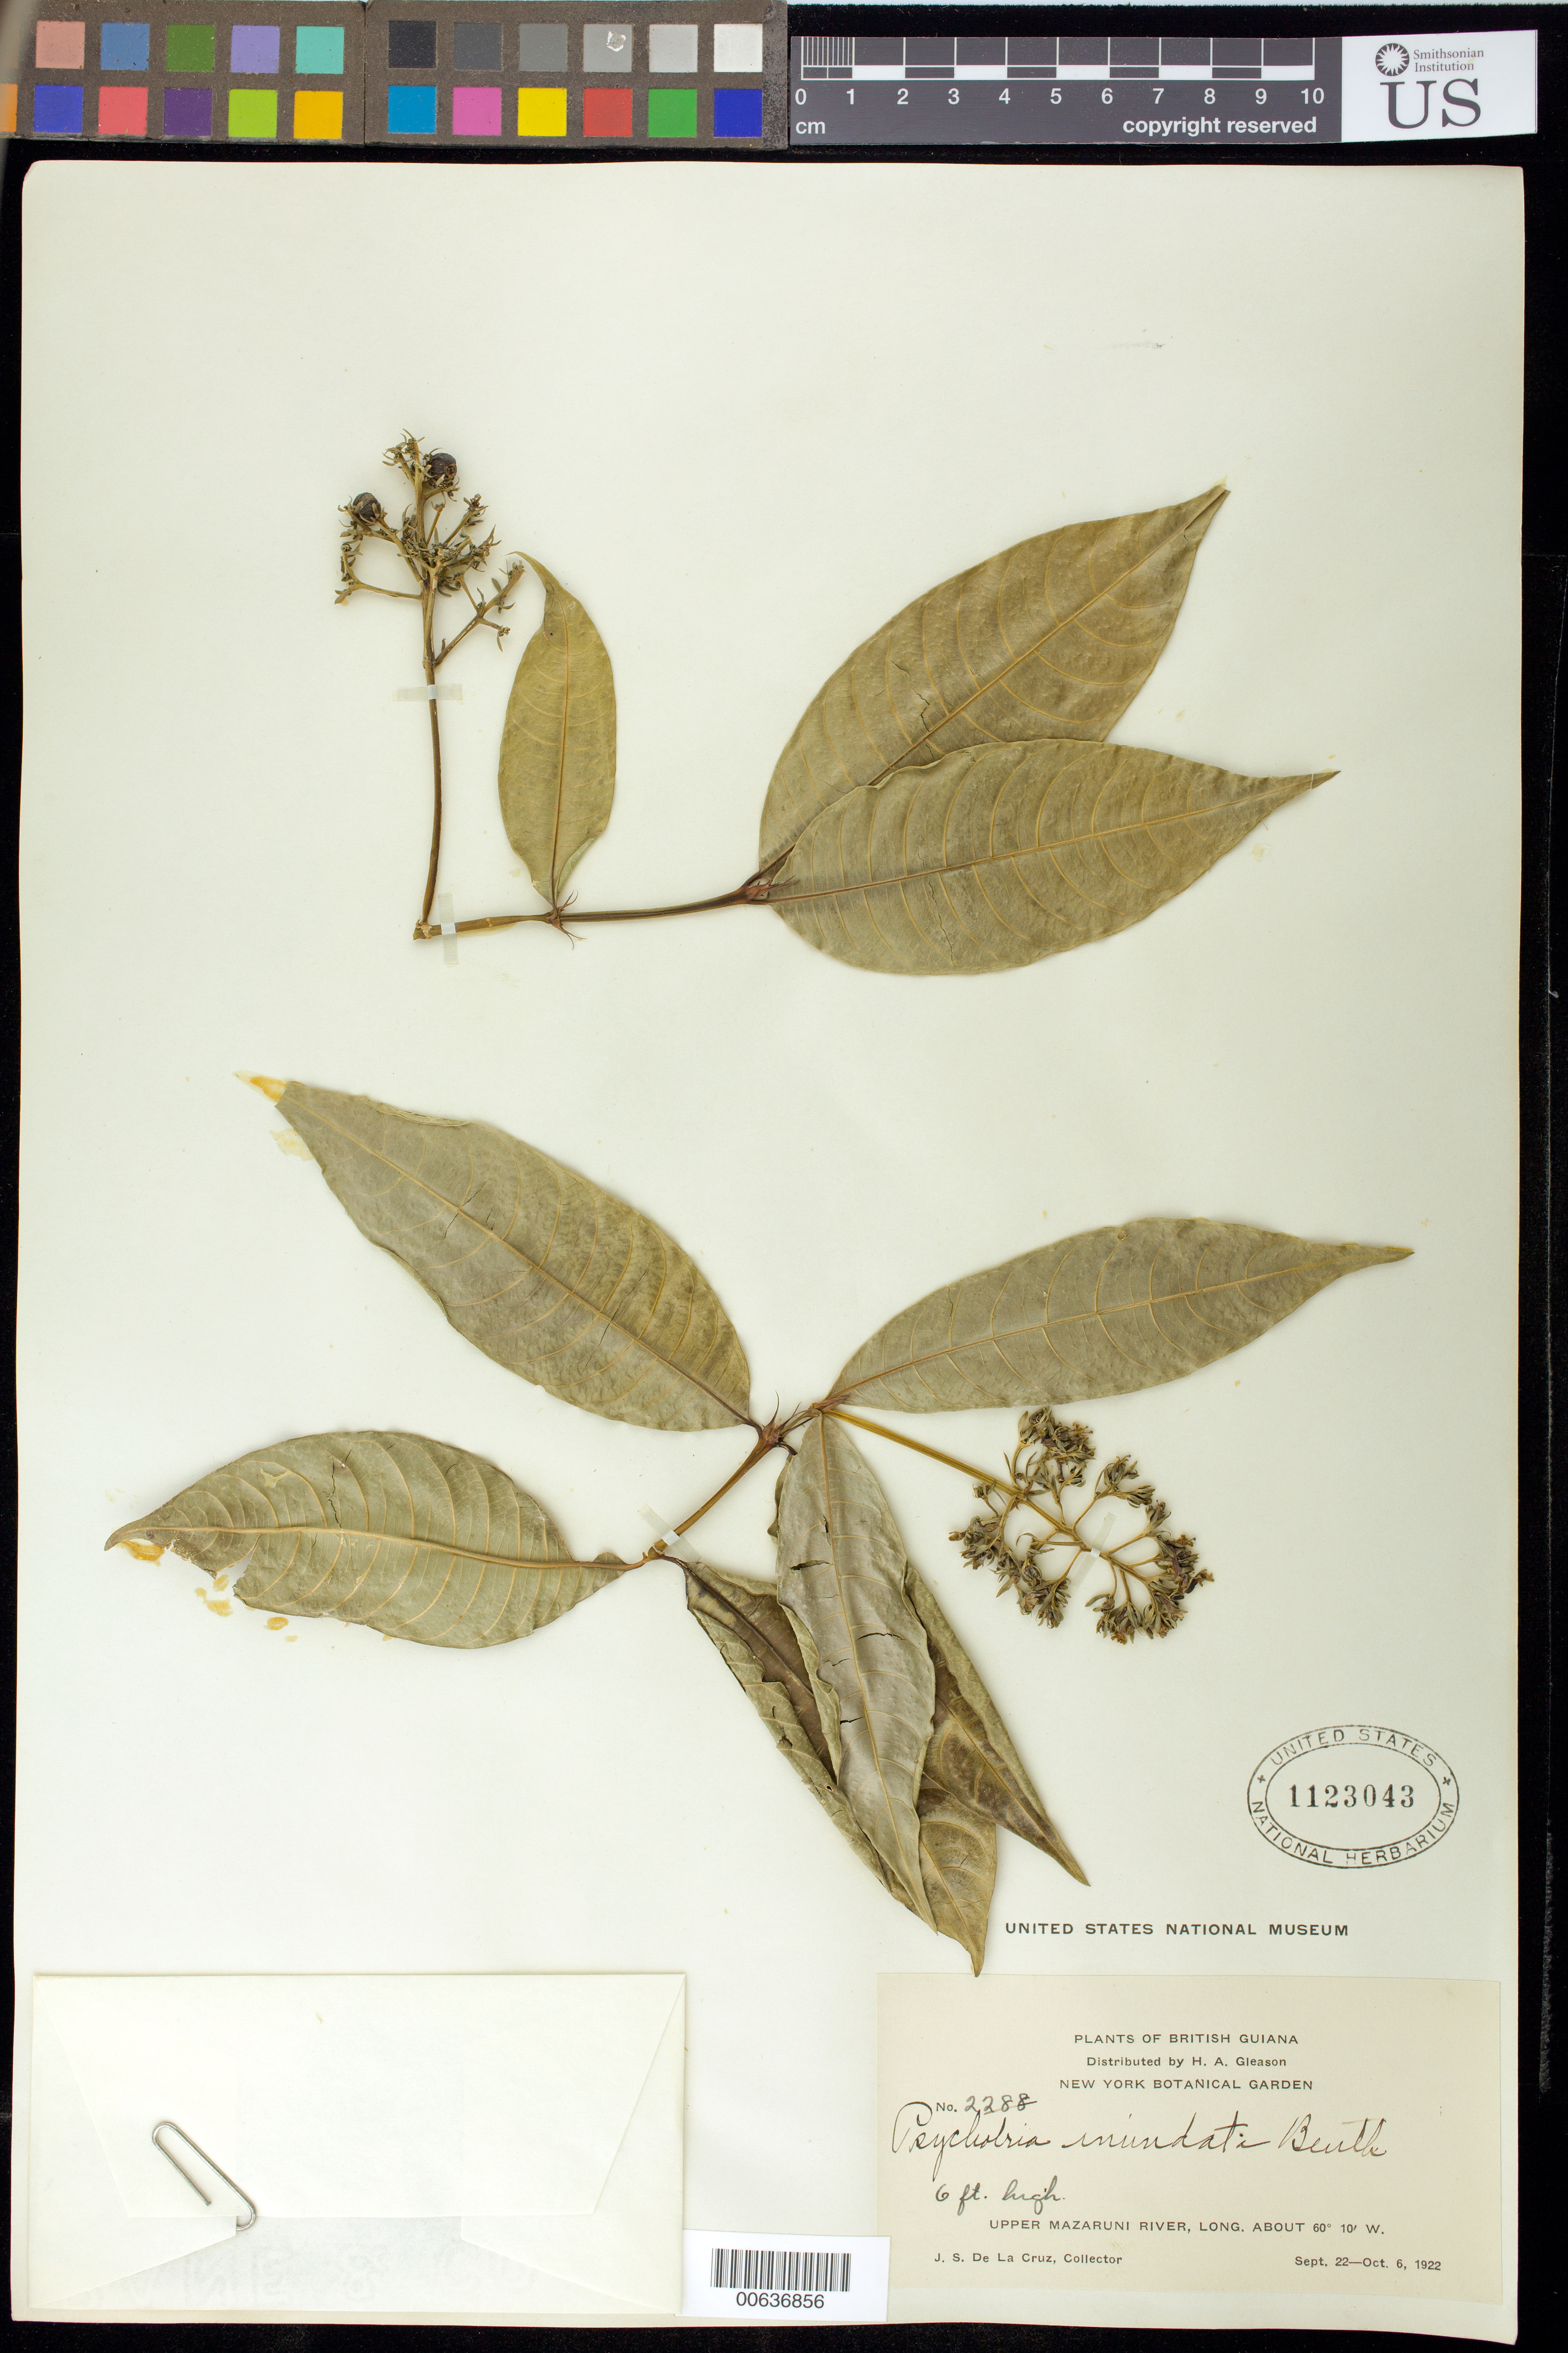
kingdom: Plantae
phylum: Tracheophyta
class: Magnoliopsida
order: Gentianales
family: Rubiaceae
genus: Psychotria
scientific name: Psychotria capitata subsp. inundata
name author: (Benth.) Steyerm.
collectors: J. S. de la Cruz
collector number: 2288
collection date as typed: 22-Sep-22 to 6-Oct-22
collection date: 1922-09-22/1922-10-06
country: Guyana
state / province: Cuyuni-Mazaruni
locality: Upper Mazaruni R.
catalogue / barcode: US 1123043